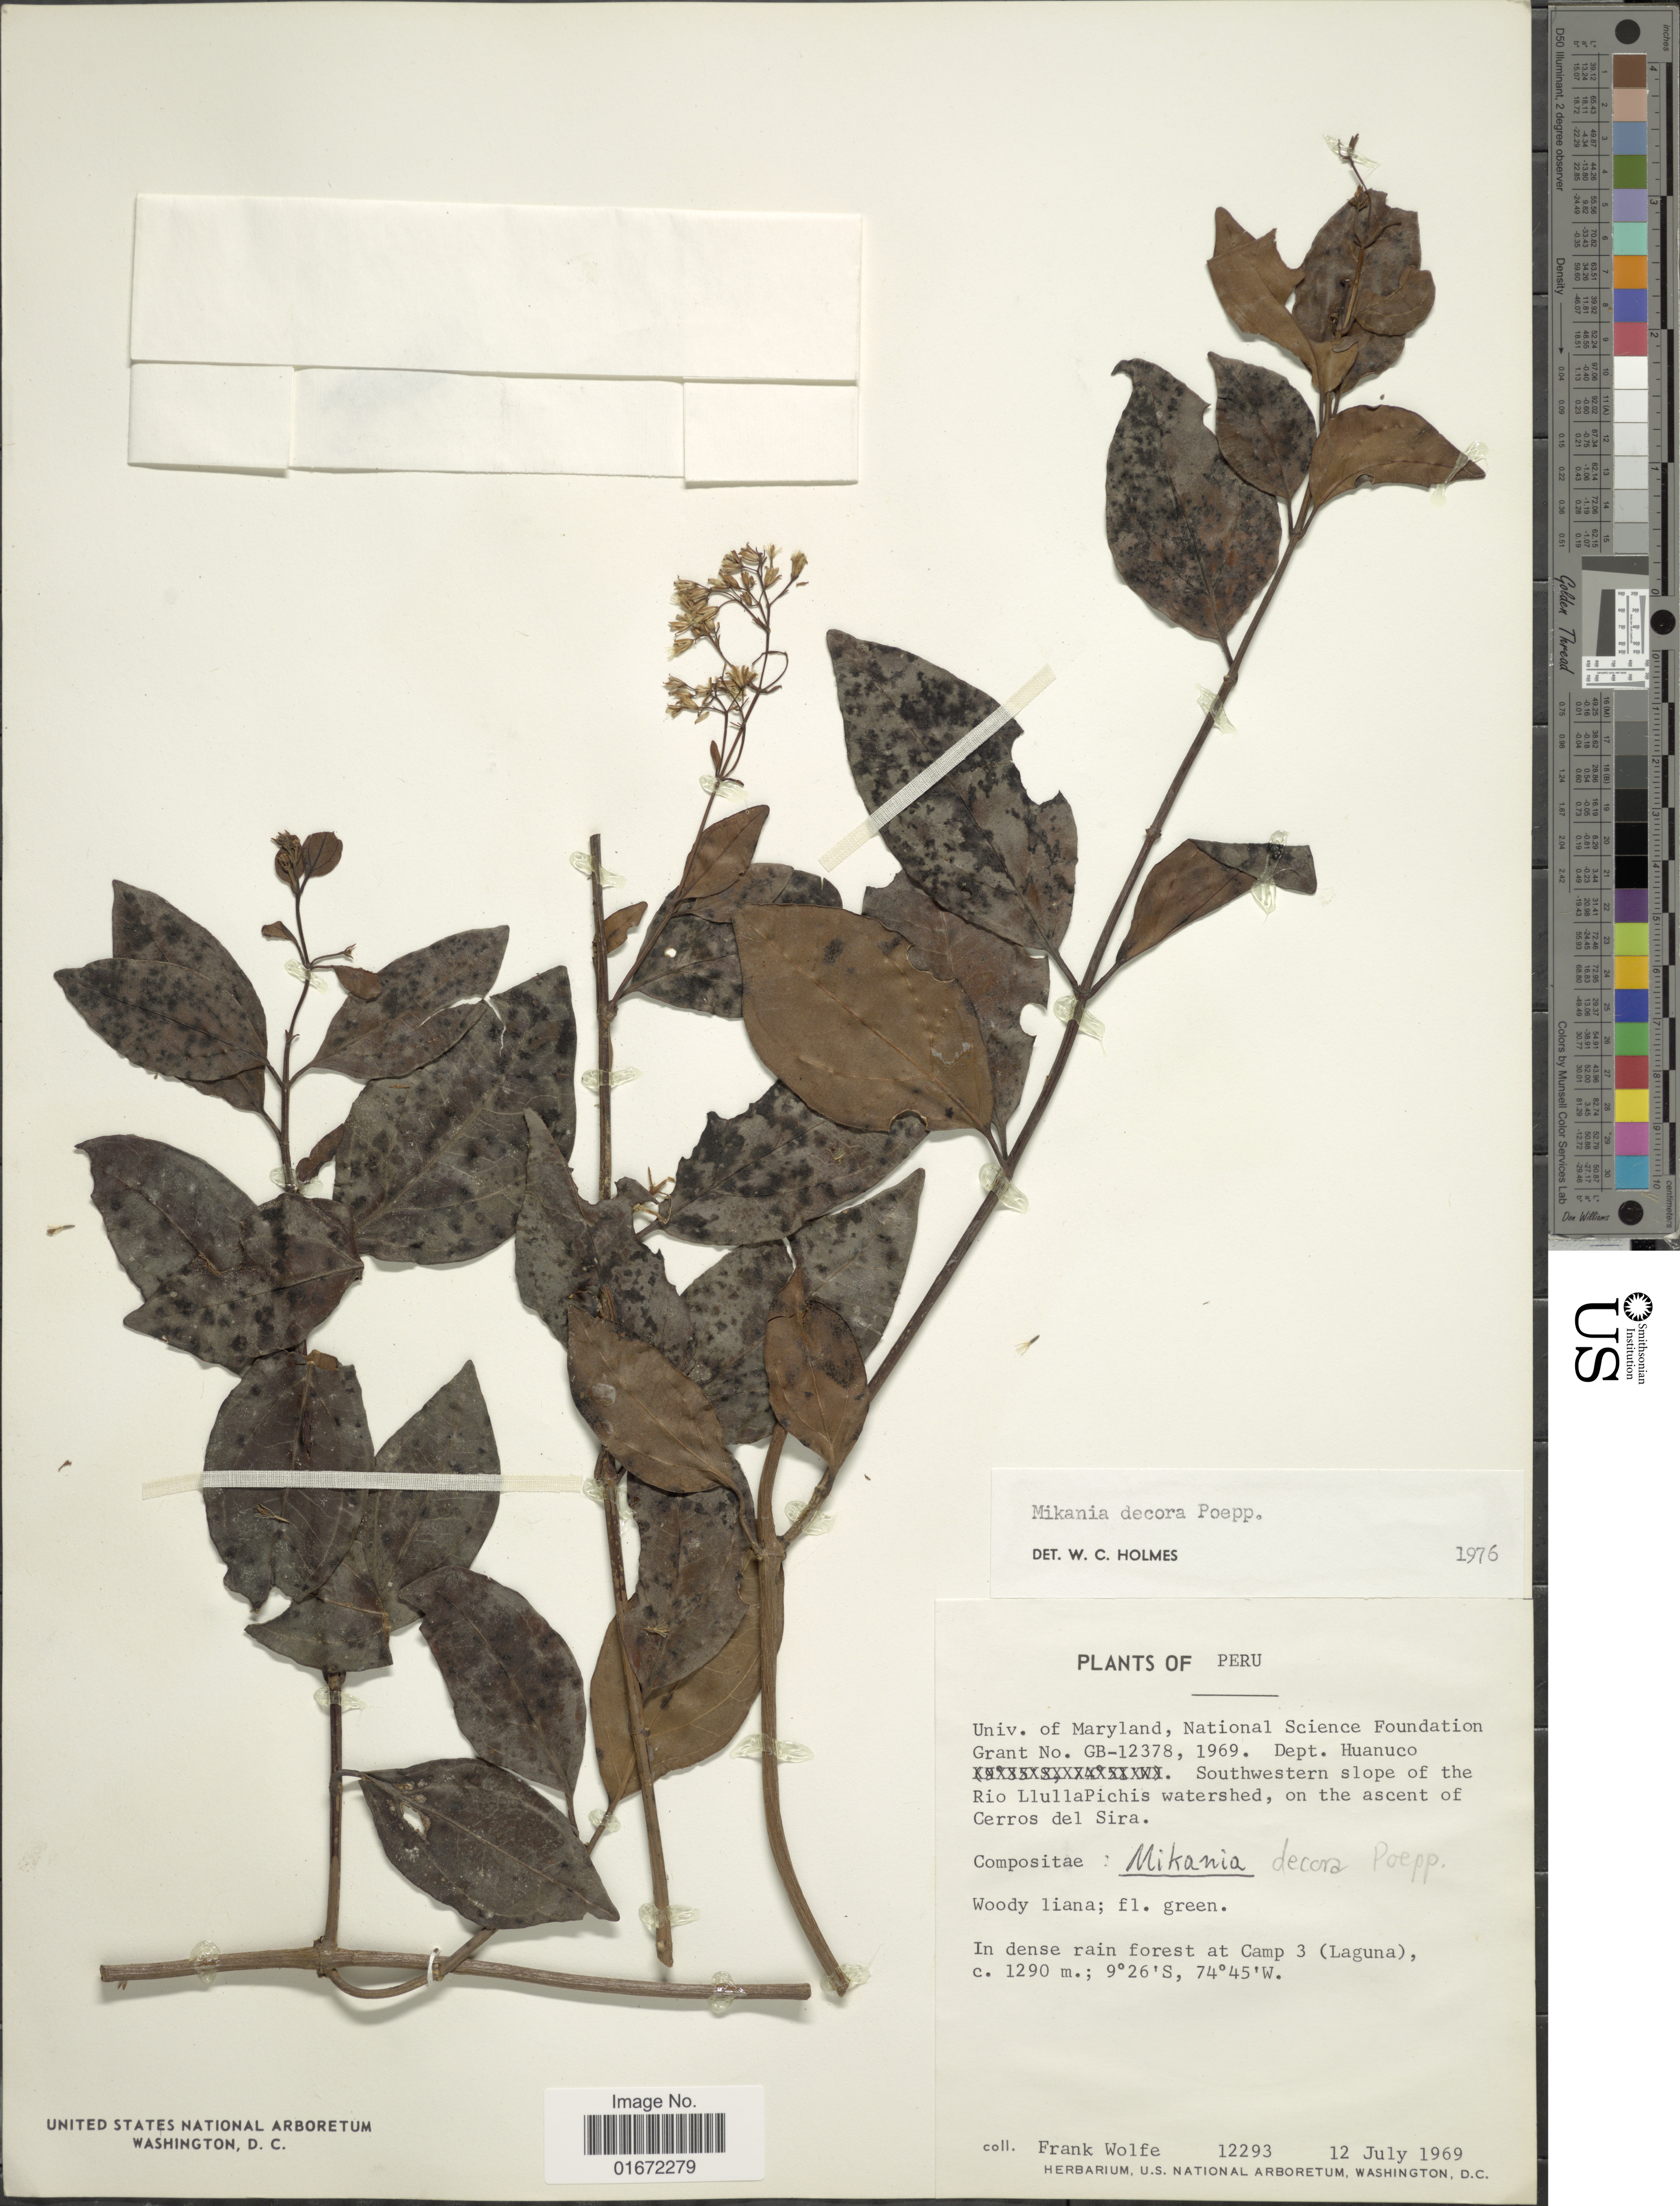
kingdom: Plantae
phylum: Tracheophyta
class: Magnoliopsida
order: Asterales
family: Asteraceae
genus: Mikania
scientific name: Mikania decora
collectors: F. Wolfe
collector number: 12293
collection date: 1969-07-12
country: Peru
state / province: Huánuco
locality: Dept. Huanuco. Southwestern slope of the Rio Llulla Pichis watershed, on the ascent of Cerros del Sira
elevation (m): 1290